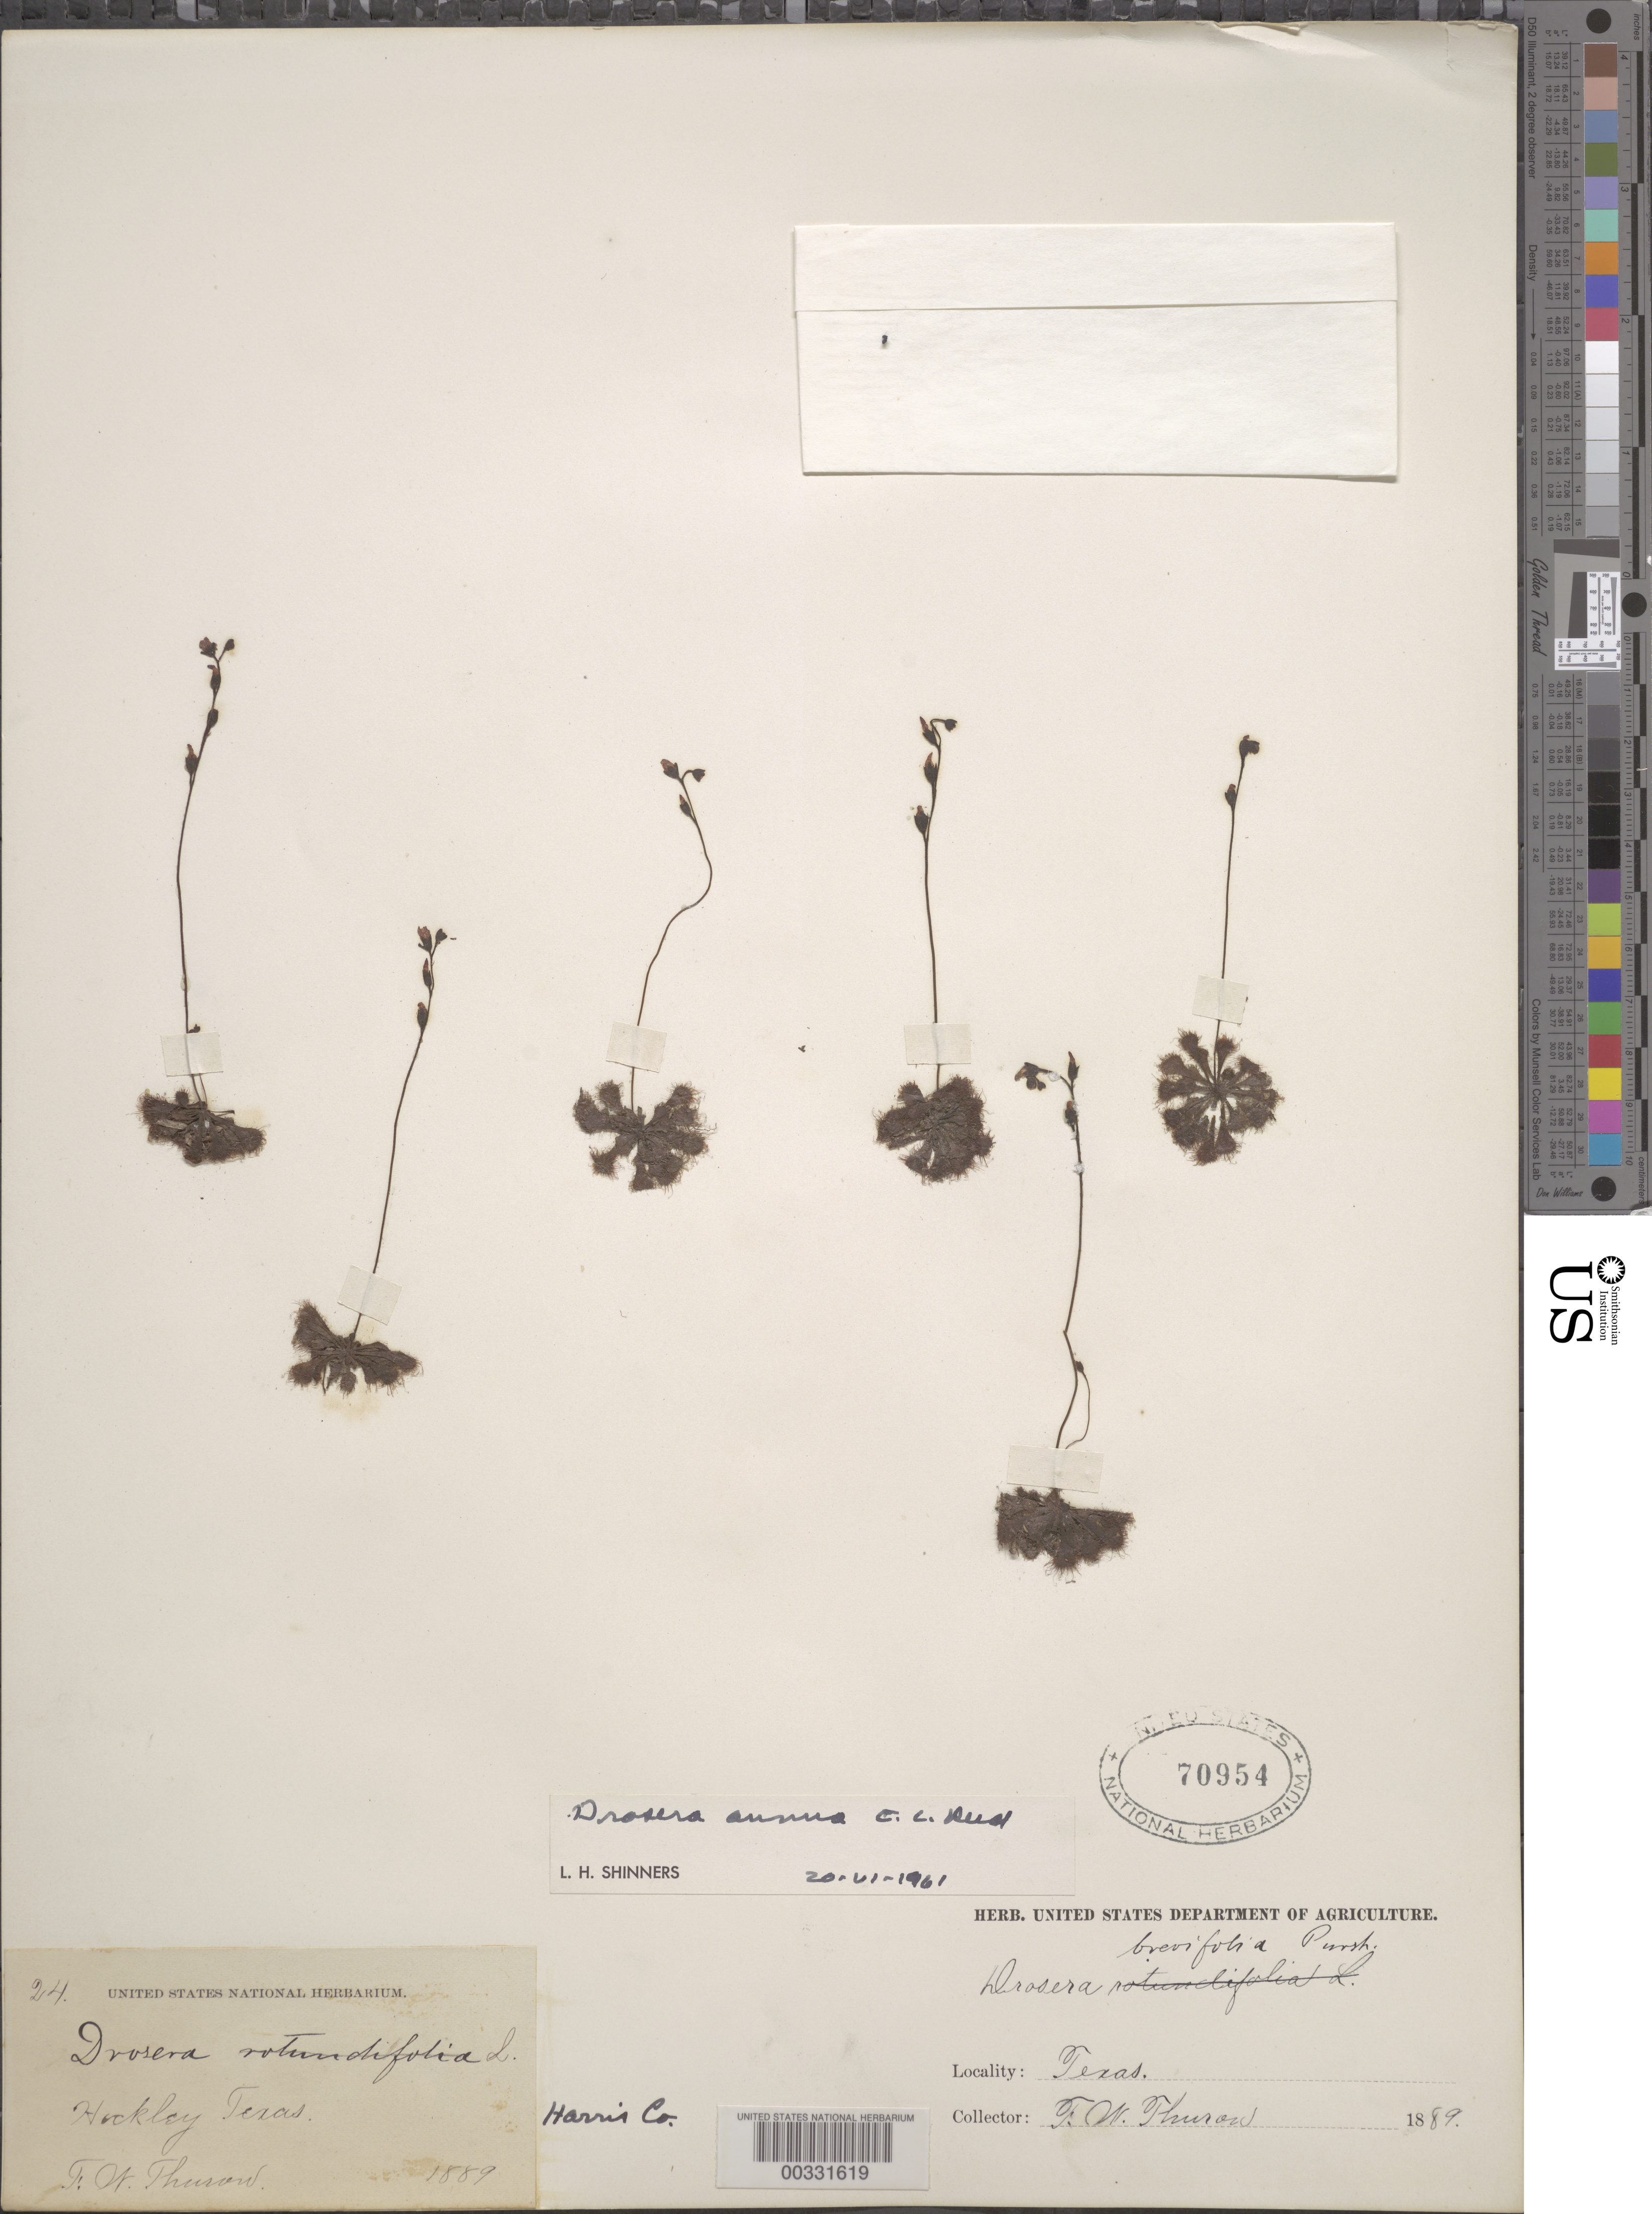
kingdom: Plantae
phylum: Tracheophyta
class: Magnoliopsida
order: Caryophyllales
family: Droseraceae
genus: Drosera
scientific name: Drosera annua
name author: E.L. Reed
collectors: F. W. Thurow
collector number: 24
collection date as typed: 1889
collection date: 1889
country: United States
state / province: Texas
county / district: Harris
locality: Hickley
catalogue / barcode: US 70954